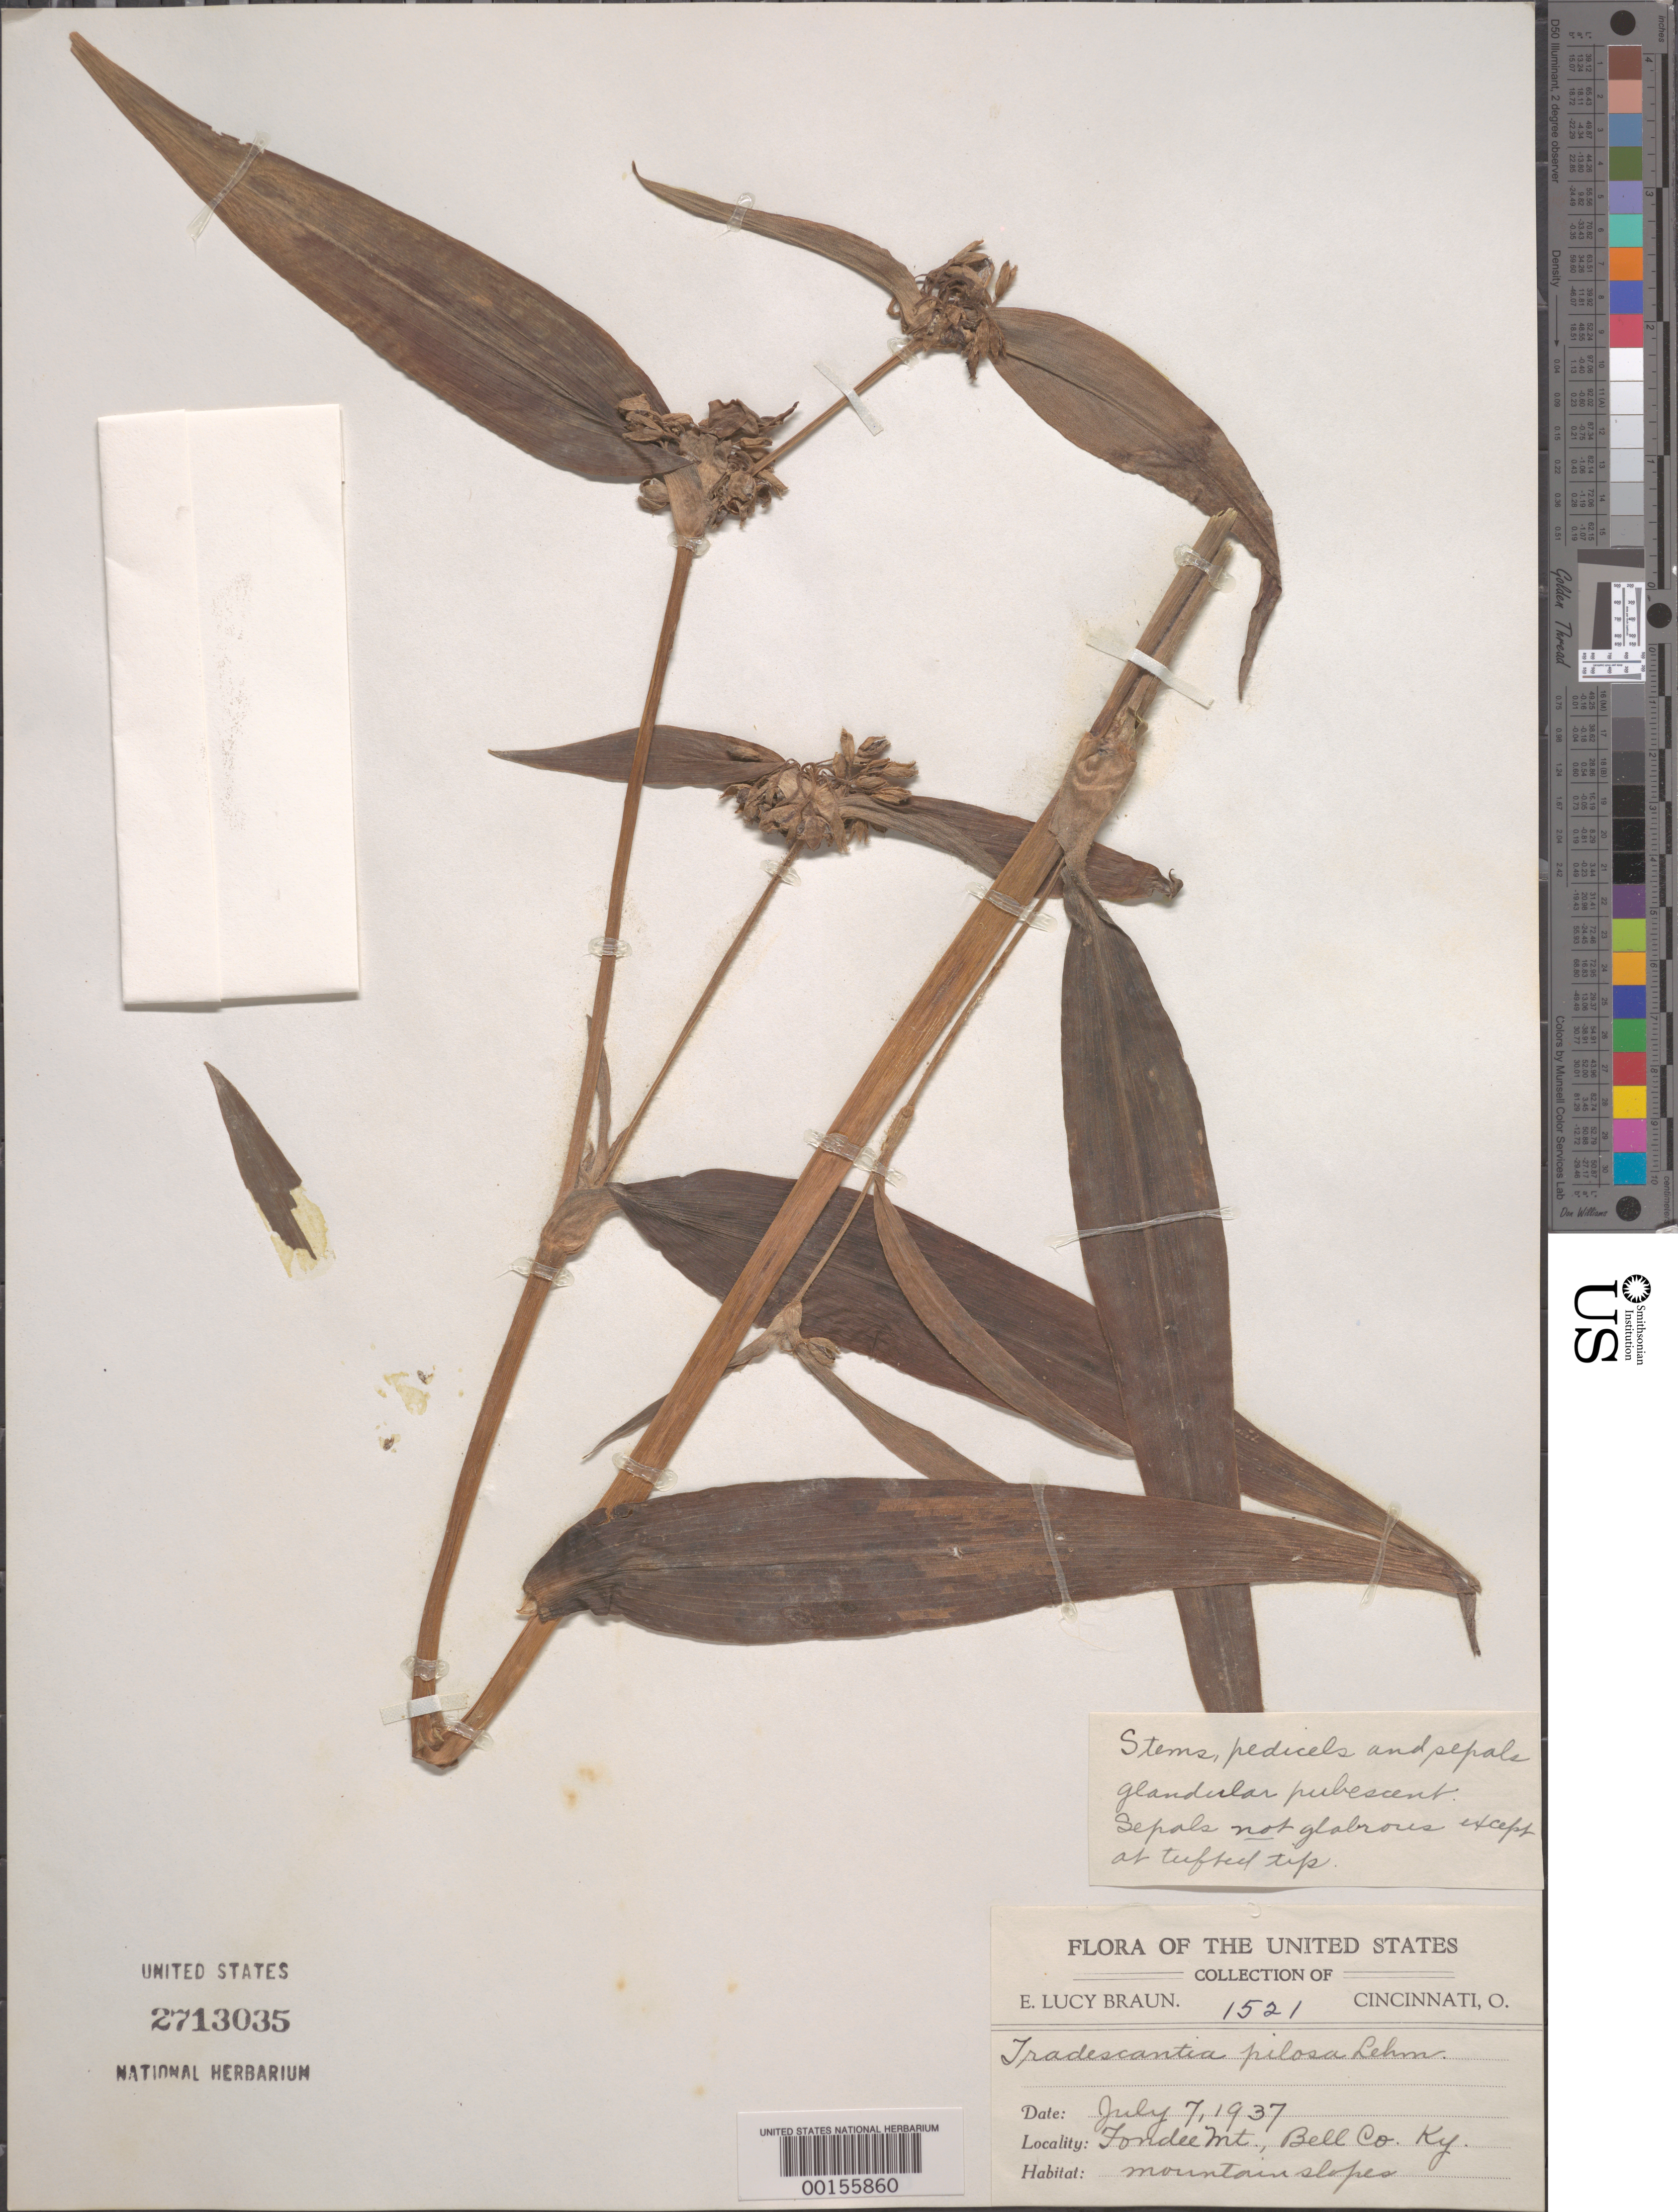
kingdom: Plantae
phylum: Tracheophyta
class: Liliopsida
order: Commelinales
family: Commelinaceae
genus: Tradescantia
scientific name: Tradescantia subaspera var. subaspera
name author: Ker Gawl.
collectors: E. L. Braun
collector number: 1521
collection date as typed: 07 Jul 1937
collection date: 1937-07-07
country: United States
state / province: Kentucky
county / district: Bell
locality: Fondee mt.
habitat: Mountain slopes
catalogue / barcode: US 2713035